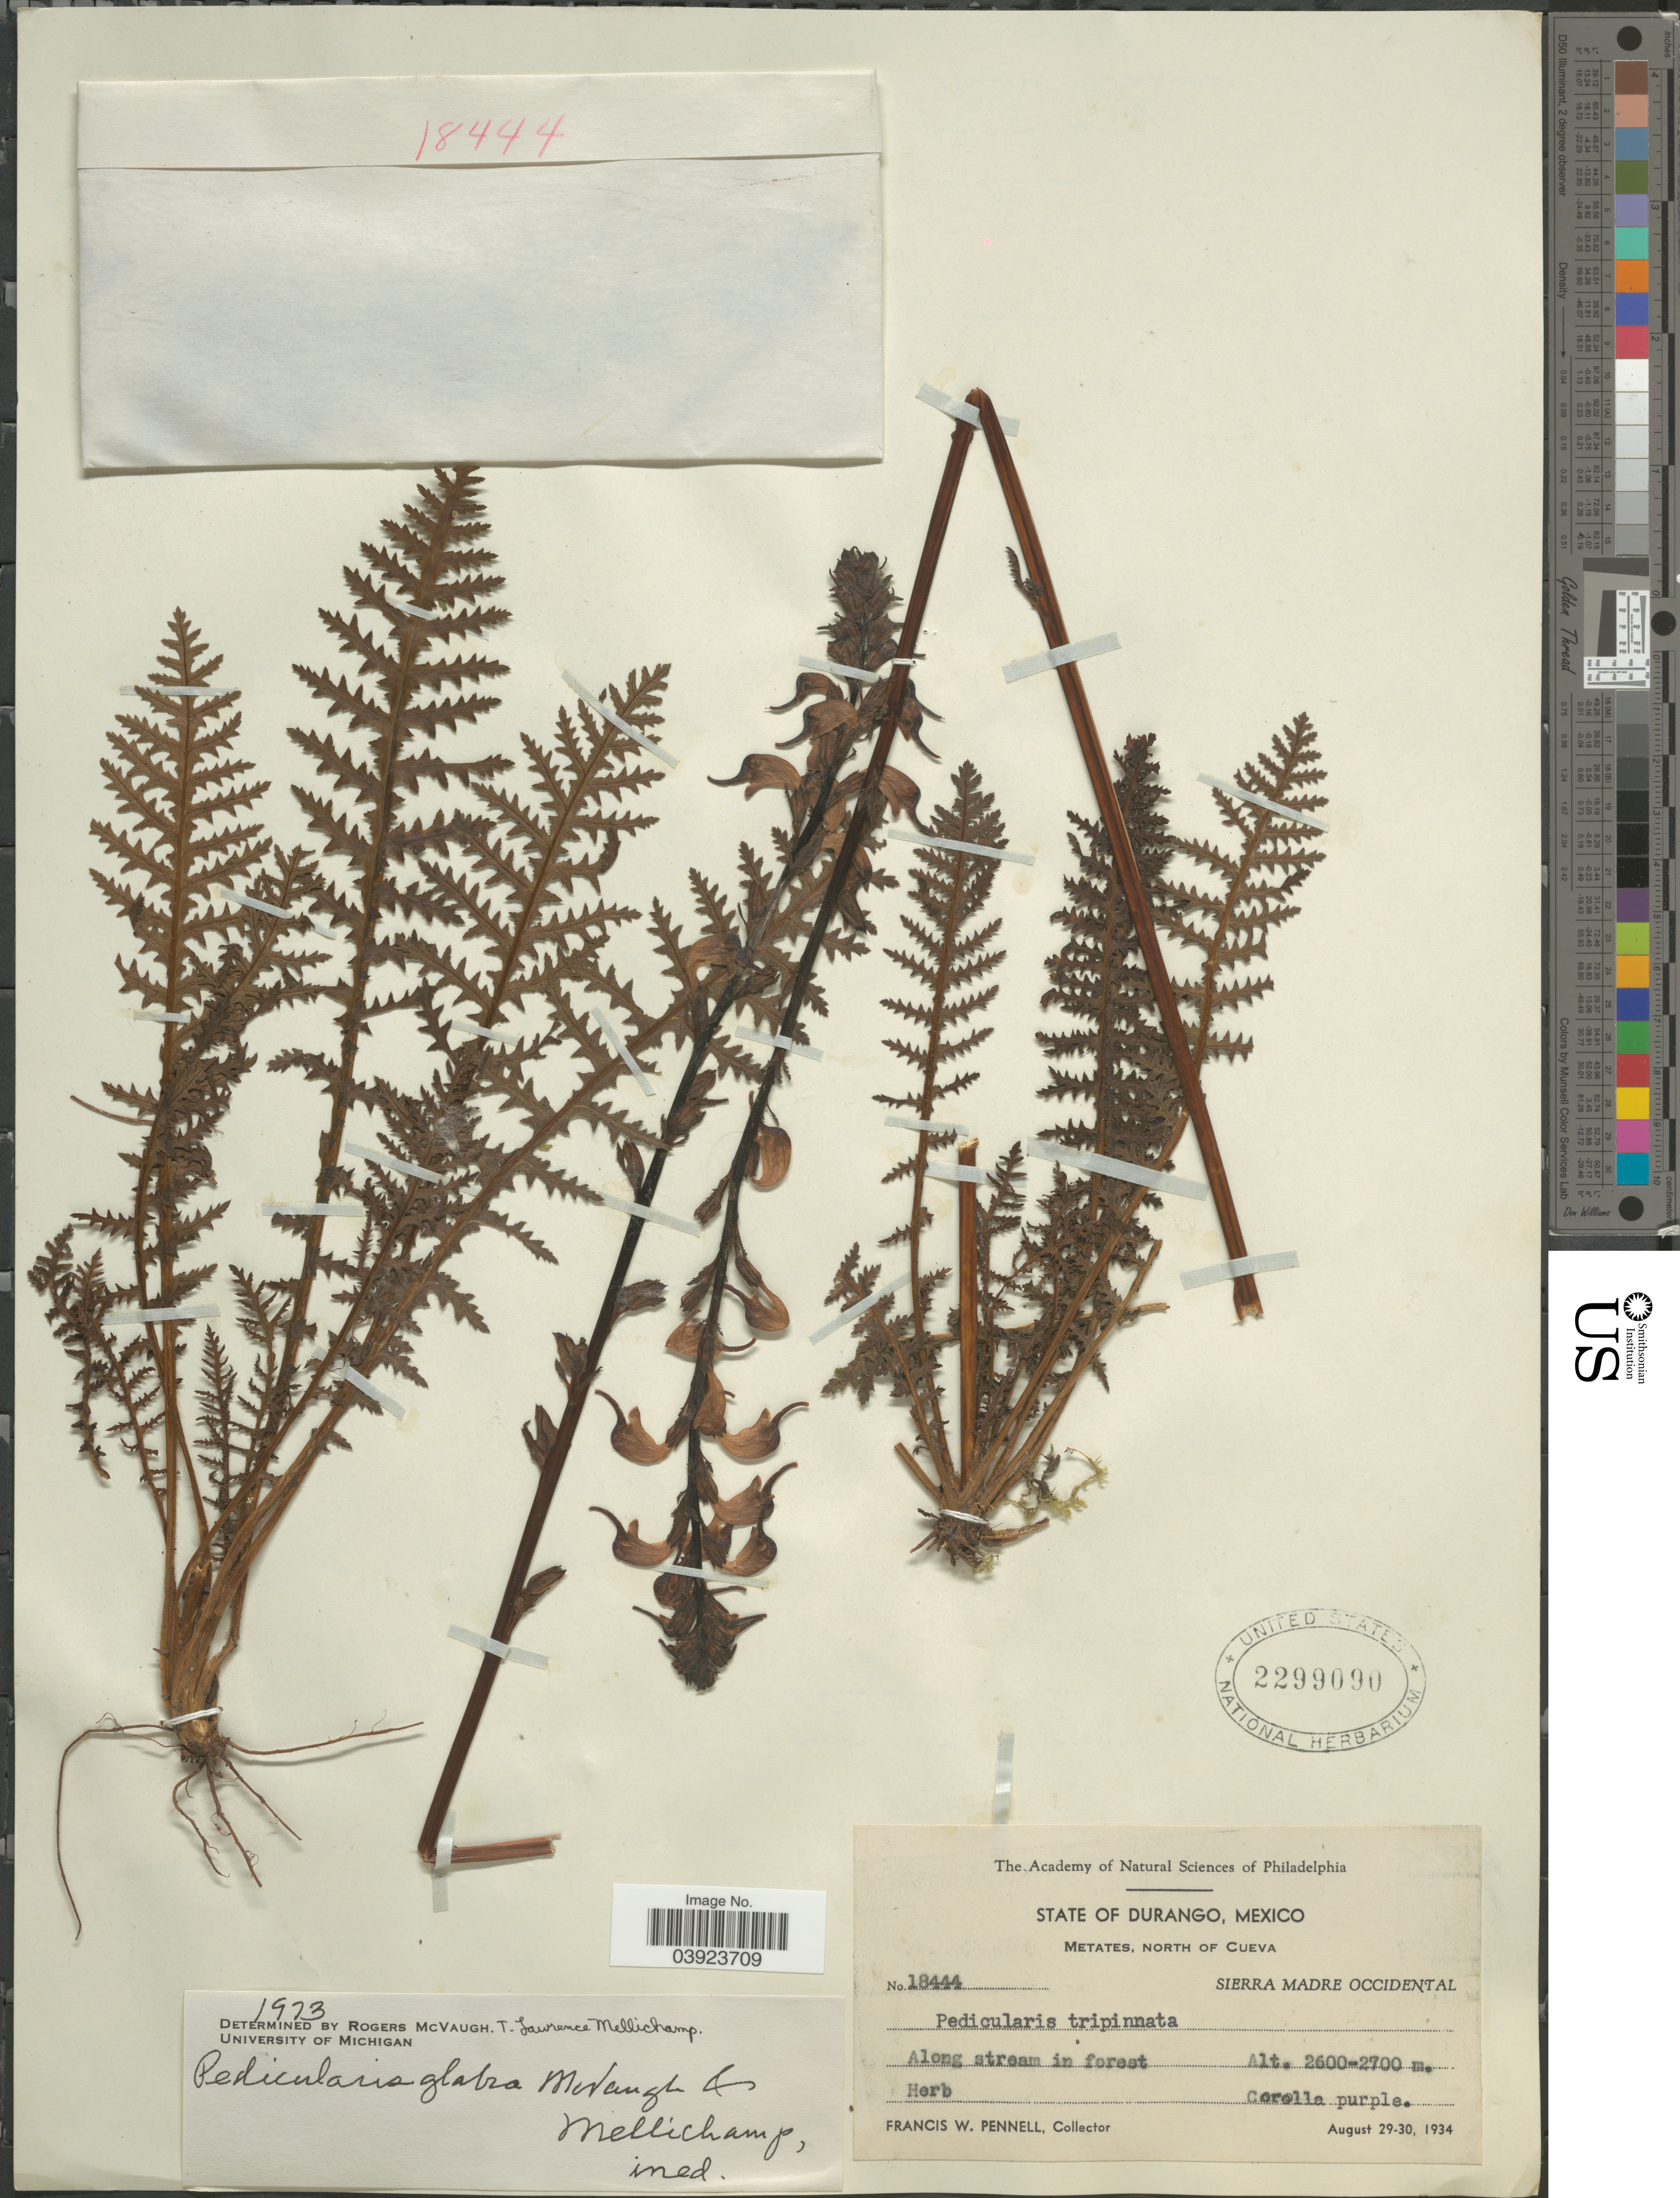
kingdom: Plantae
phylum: Tracheophyta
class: Magnoliopsida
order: Lamiales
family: Orobanchaceae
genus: Pedicularis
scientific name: Pedicularis glabra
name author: McVaugh & Mellich.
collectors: F. W. Pennell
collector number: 18444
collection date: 1934-08-29/1934-08-30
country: Mexico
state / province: Durango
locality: Metates, North of Cueva. Sierra Madre Occidental. Along stream in forest.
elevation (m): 2600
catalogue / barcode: US 2299090